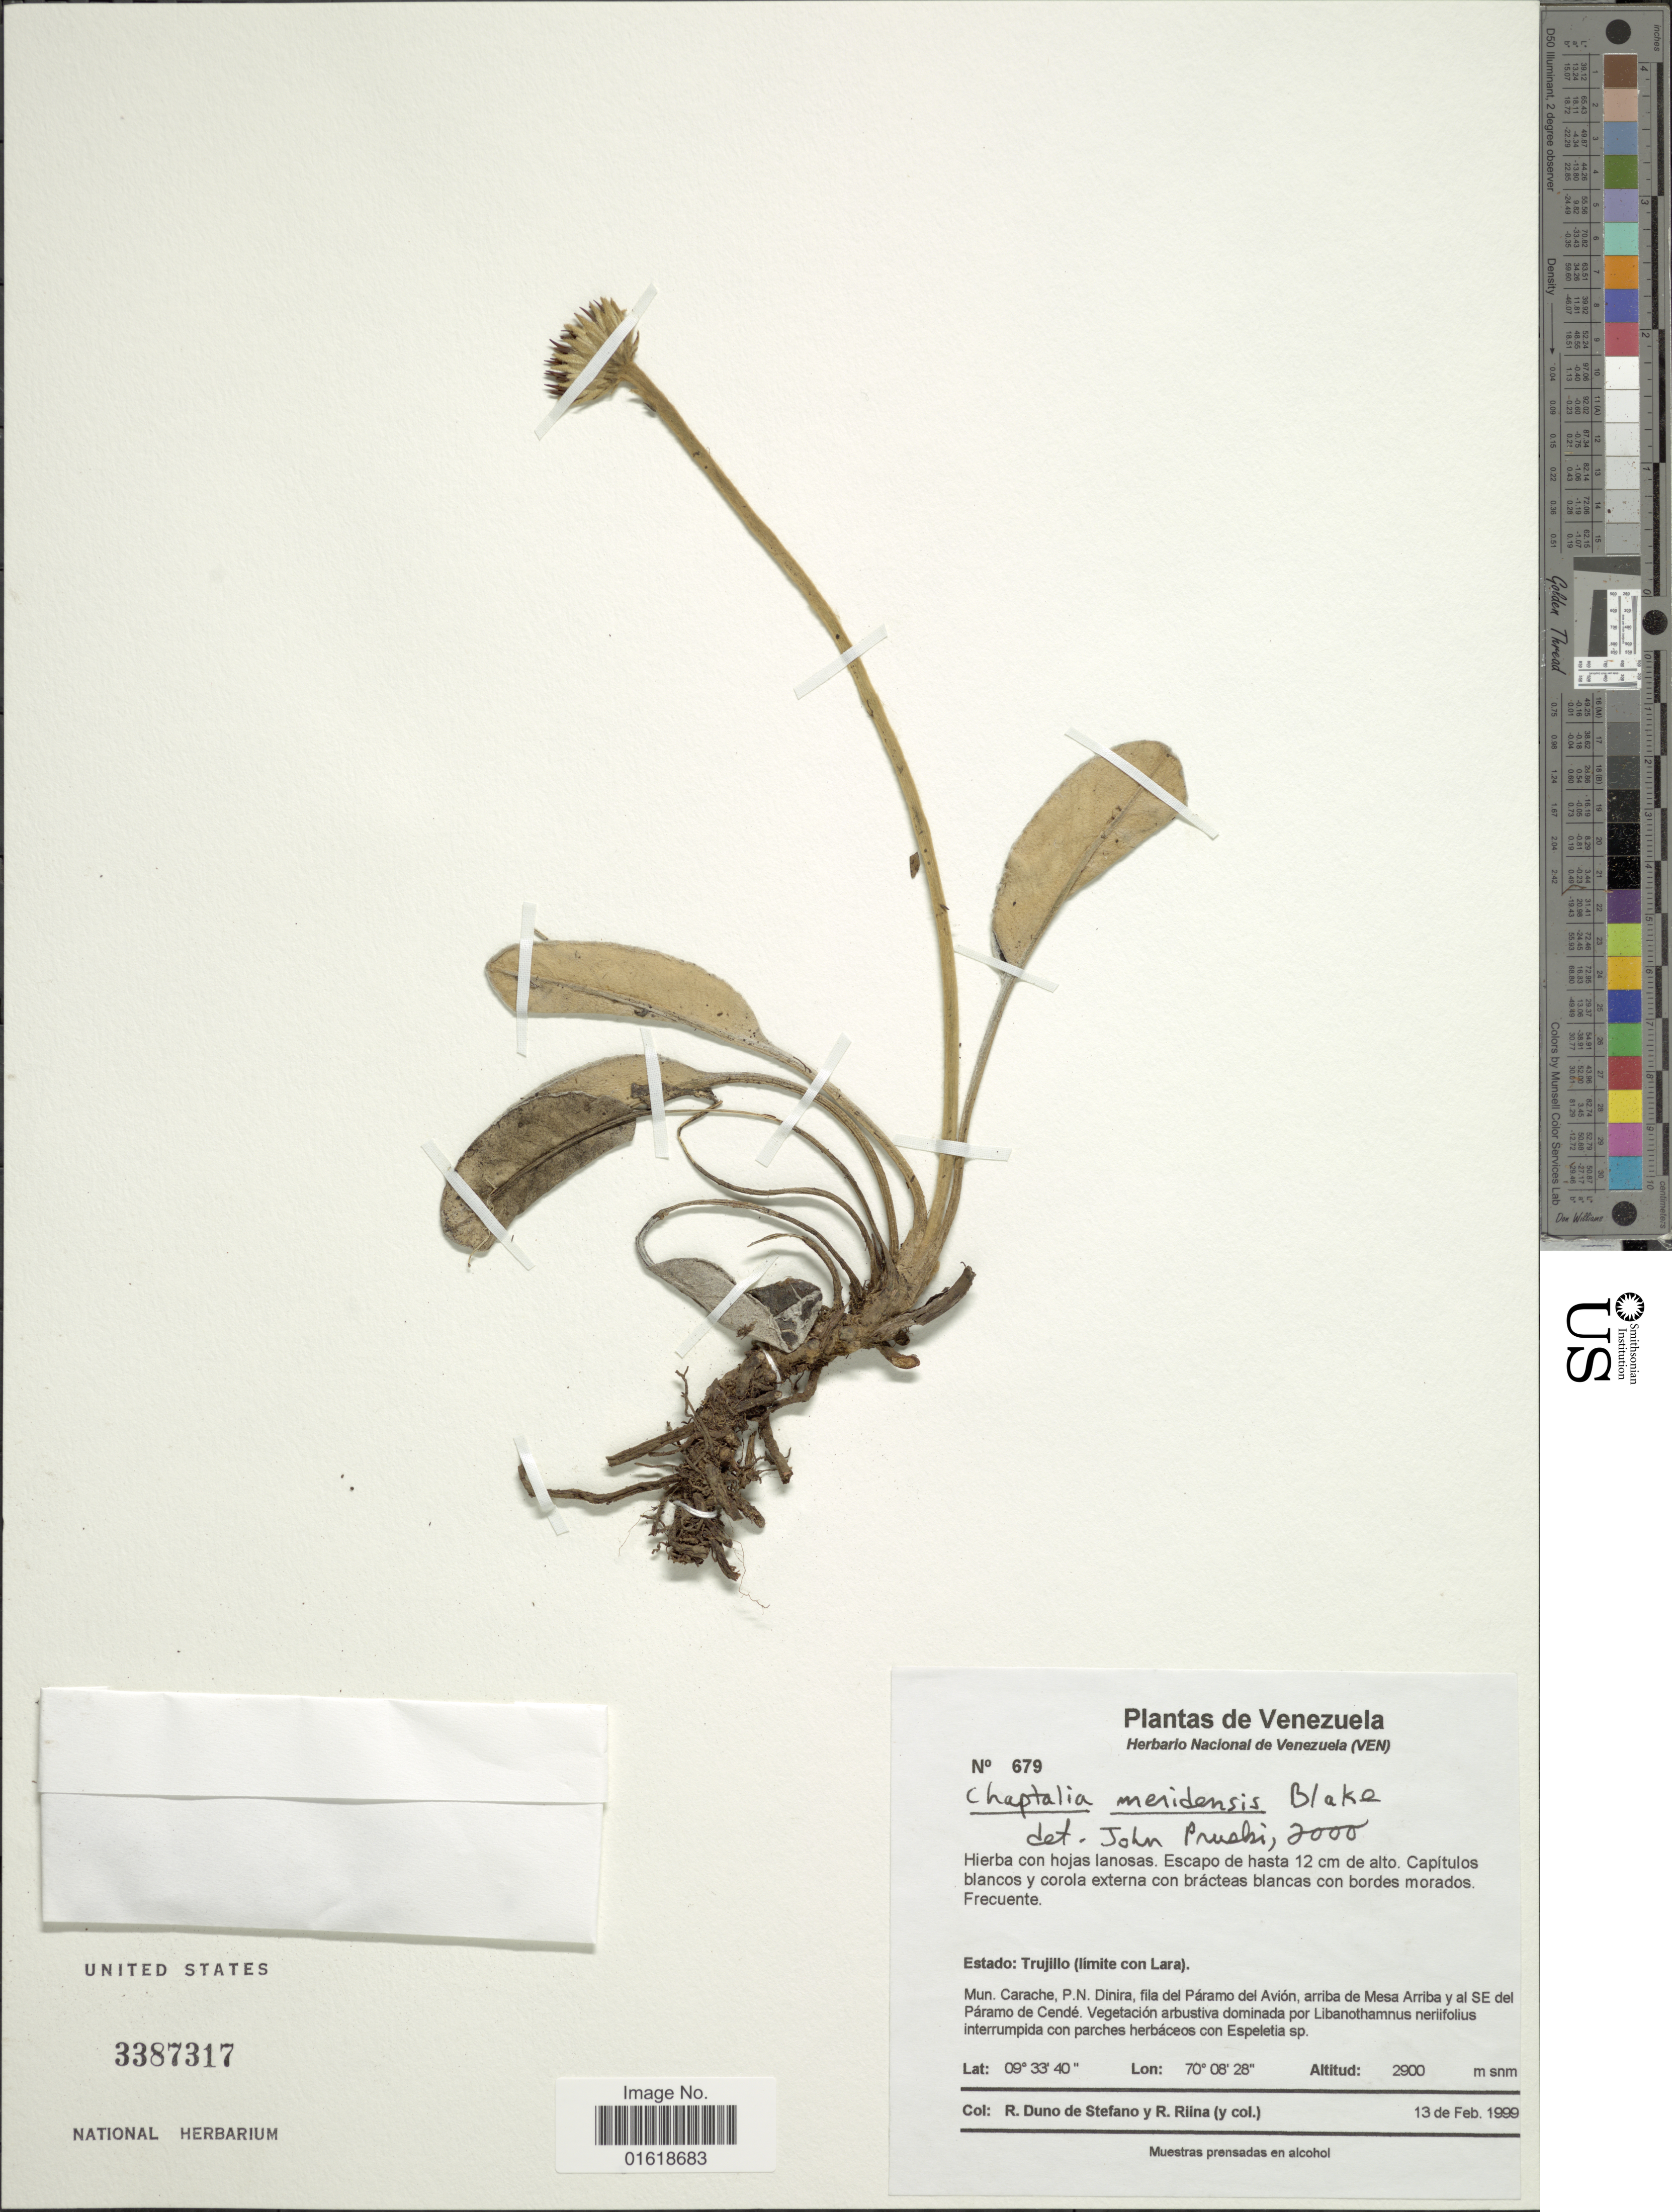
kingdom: Plantae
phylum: Tracheophyta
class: Magnoliopsida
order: Asterales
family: Asteraceae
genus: Chaptalia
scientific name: Chaptalia meridensis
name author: S.F. Blake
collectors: R. Duno de Stefano & R. Riina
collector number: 679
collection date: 1999-02-13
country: Venezuela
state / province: Trujillo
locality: Estado: Trujillo (limite con Lara). Mun. Carache, P.N. Dinira, fila del Páramo del Avión, arriba de Mesa Arriba y al SE del Páramo de Cendé.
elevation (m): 2900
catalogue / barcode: US 3387317